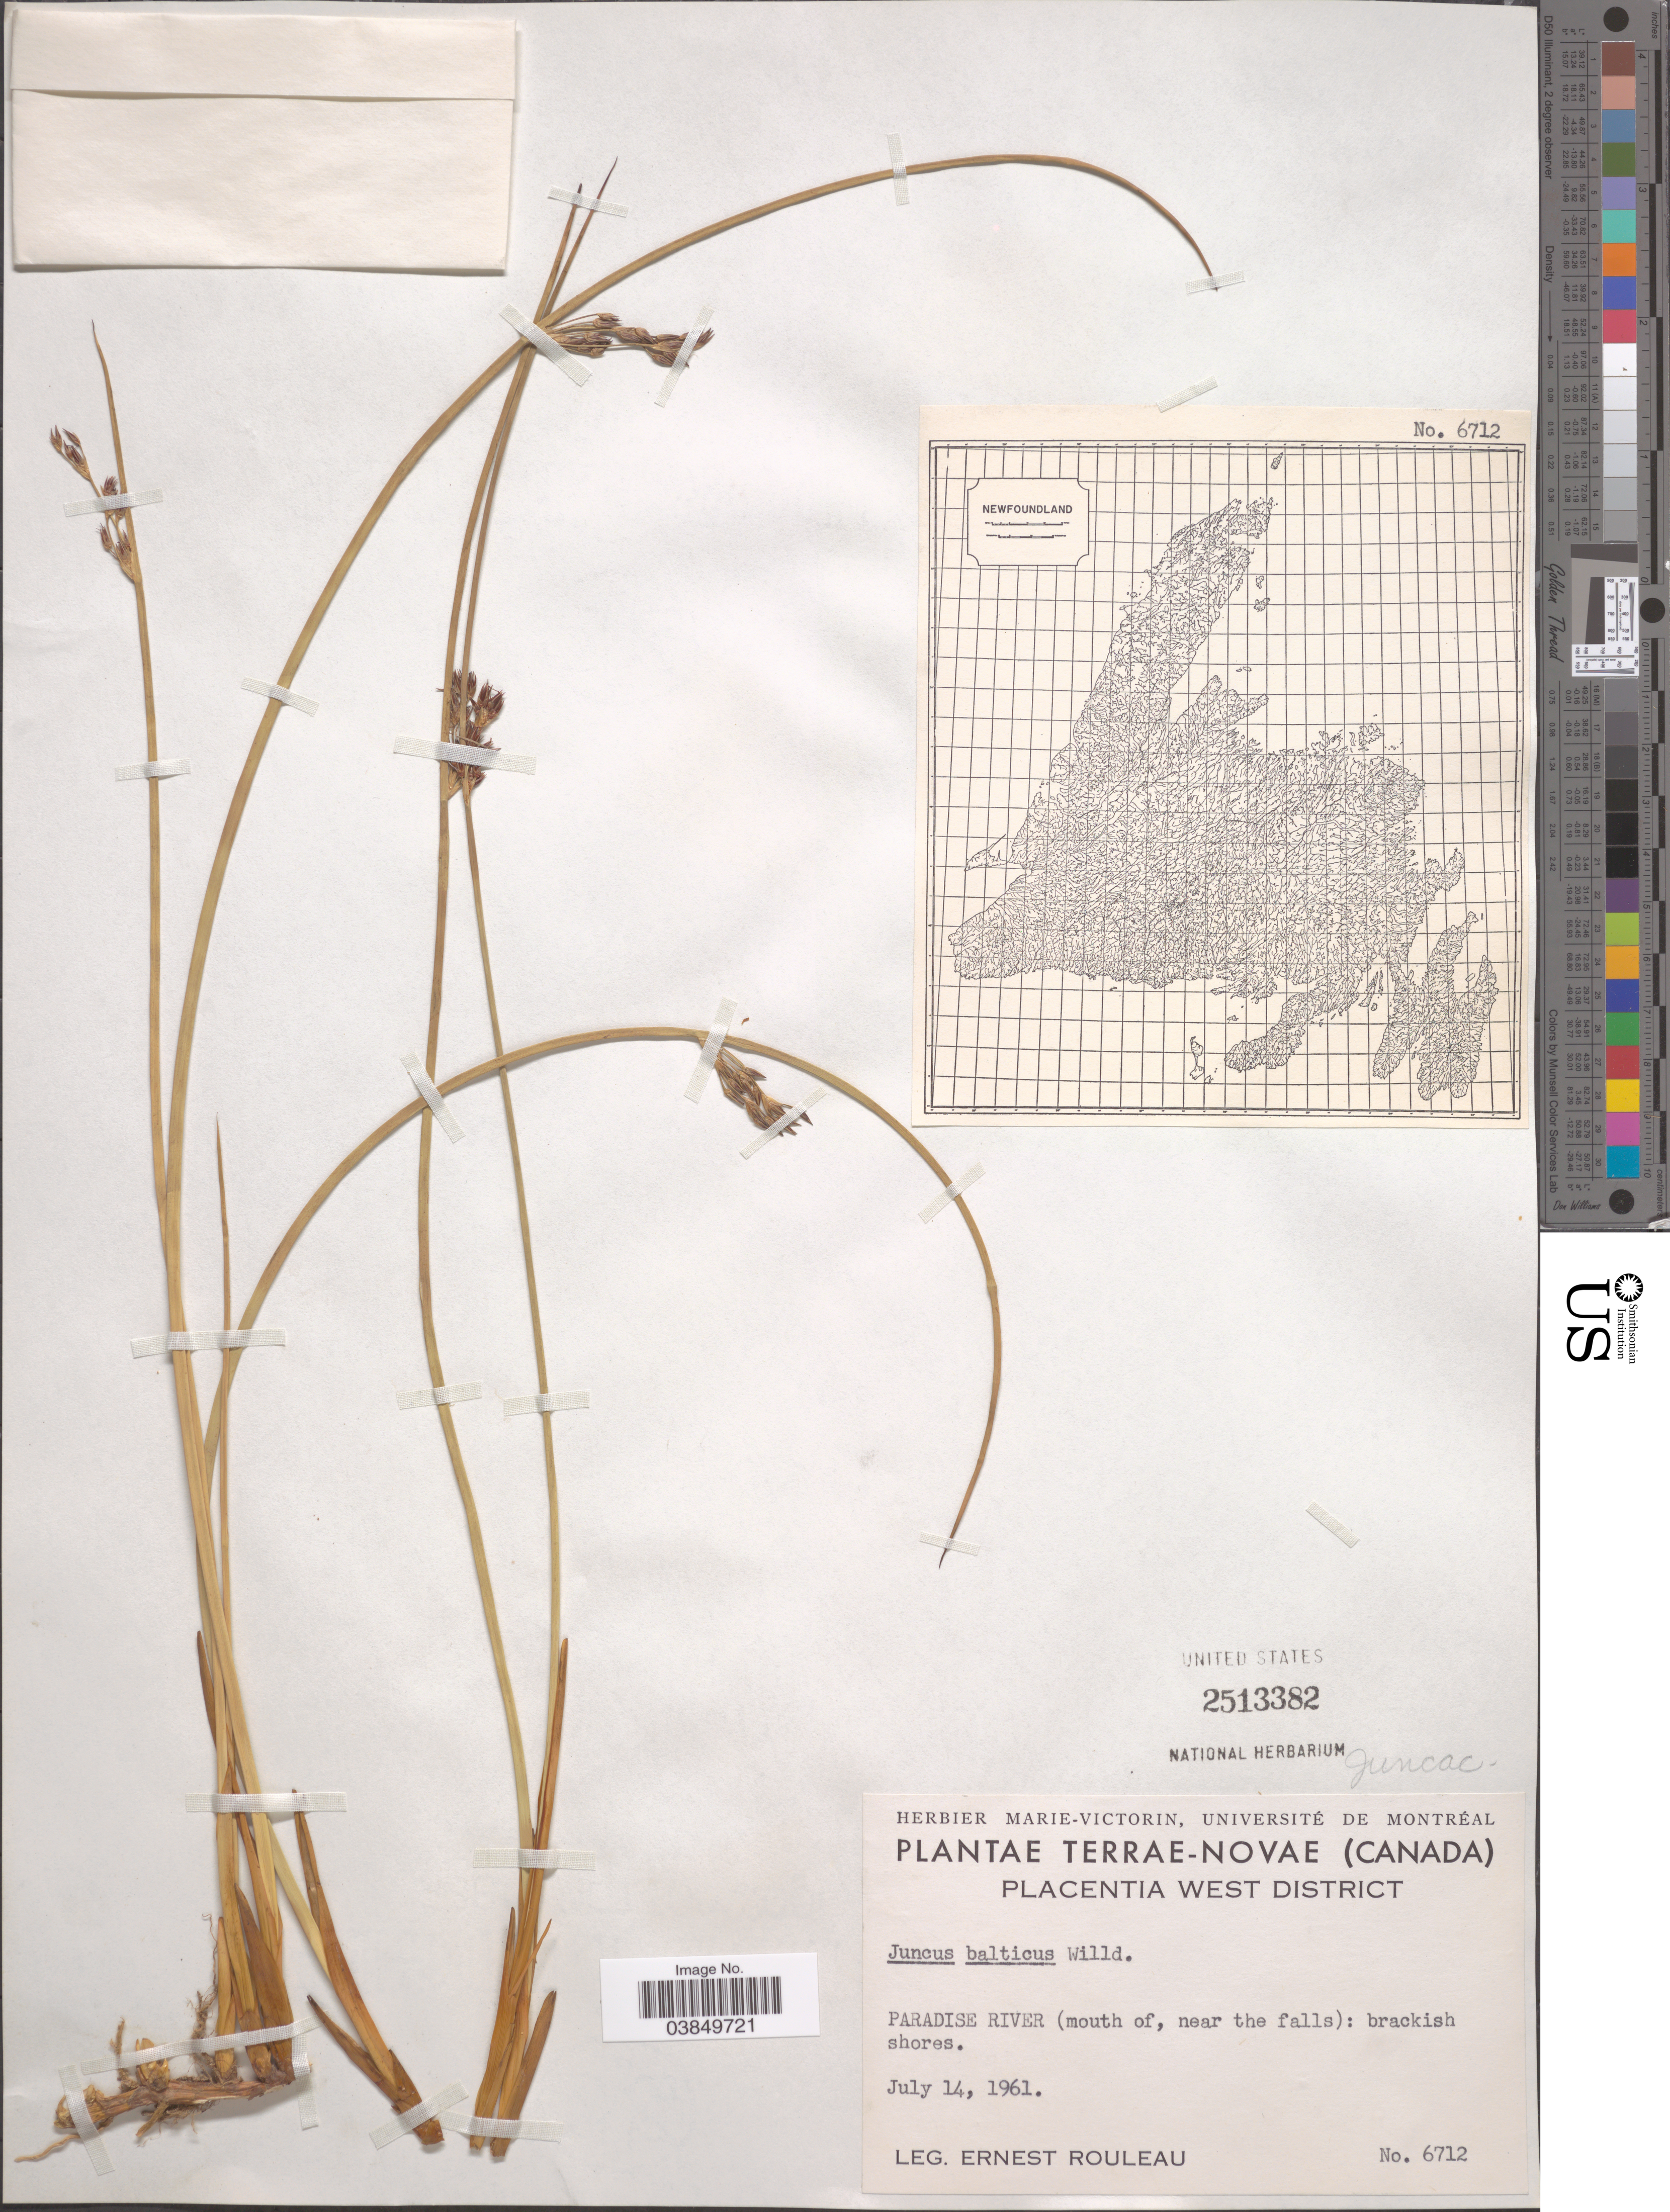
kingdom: Plantae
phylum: Tracheophyta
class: Liliopsida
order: Poales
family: Juncaceae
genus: Juncus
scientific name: Juncus balticus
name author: Willd.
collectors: E. Rouleau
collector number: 6712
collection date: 1961-07-14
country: Canada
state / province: Newfoundland and Labrador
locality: Terrae-Novae. Placentia West District. Pardaise River (mouth of, near the falls).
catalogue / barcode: US 2513382